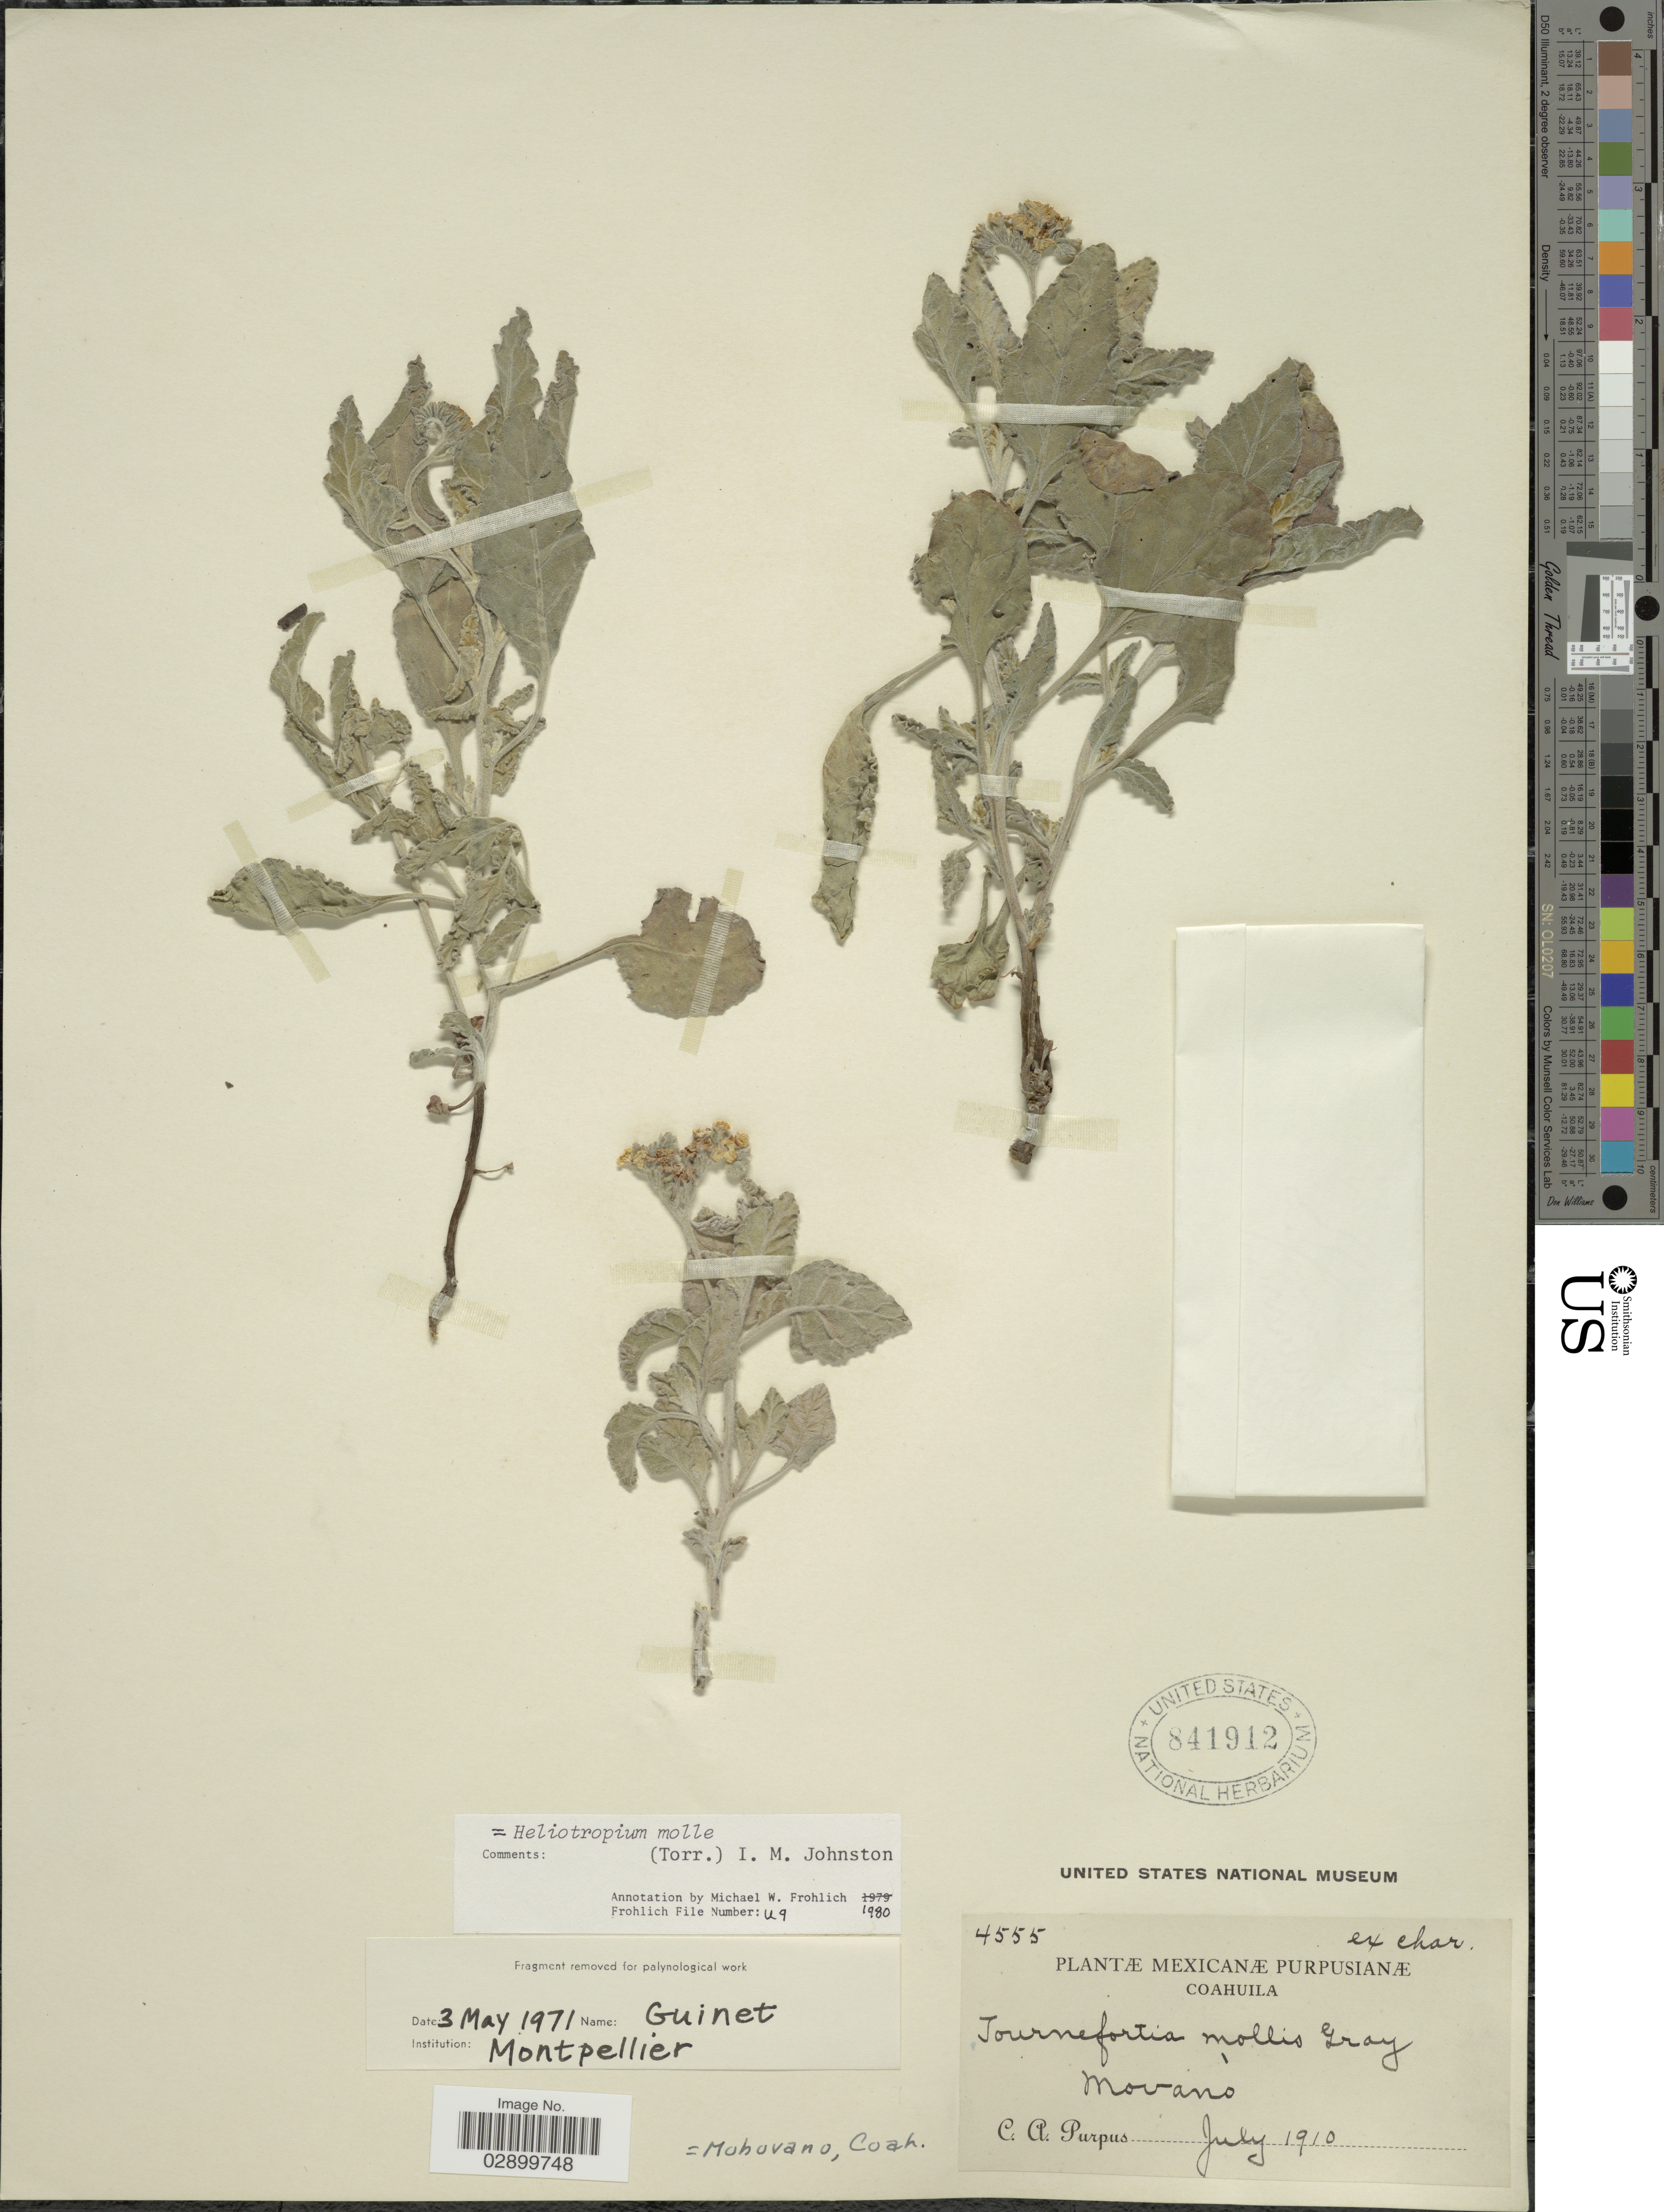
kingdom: Plantae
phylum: Tracheophyta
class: Magnoliopsida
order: Boraginales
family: Heliotropiaceae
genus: Heliotropium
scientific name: Heliotropium molle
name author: (Torr.) I.M. Johnst.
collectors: C. A. Purpus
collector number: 4555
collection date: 1910-07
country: Mexico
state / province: Coahuila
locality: Movano, Mohovano, Coah.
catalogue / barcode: US 841912